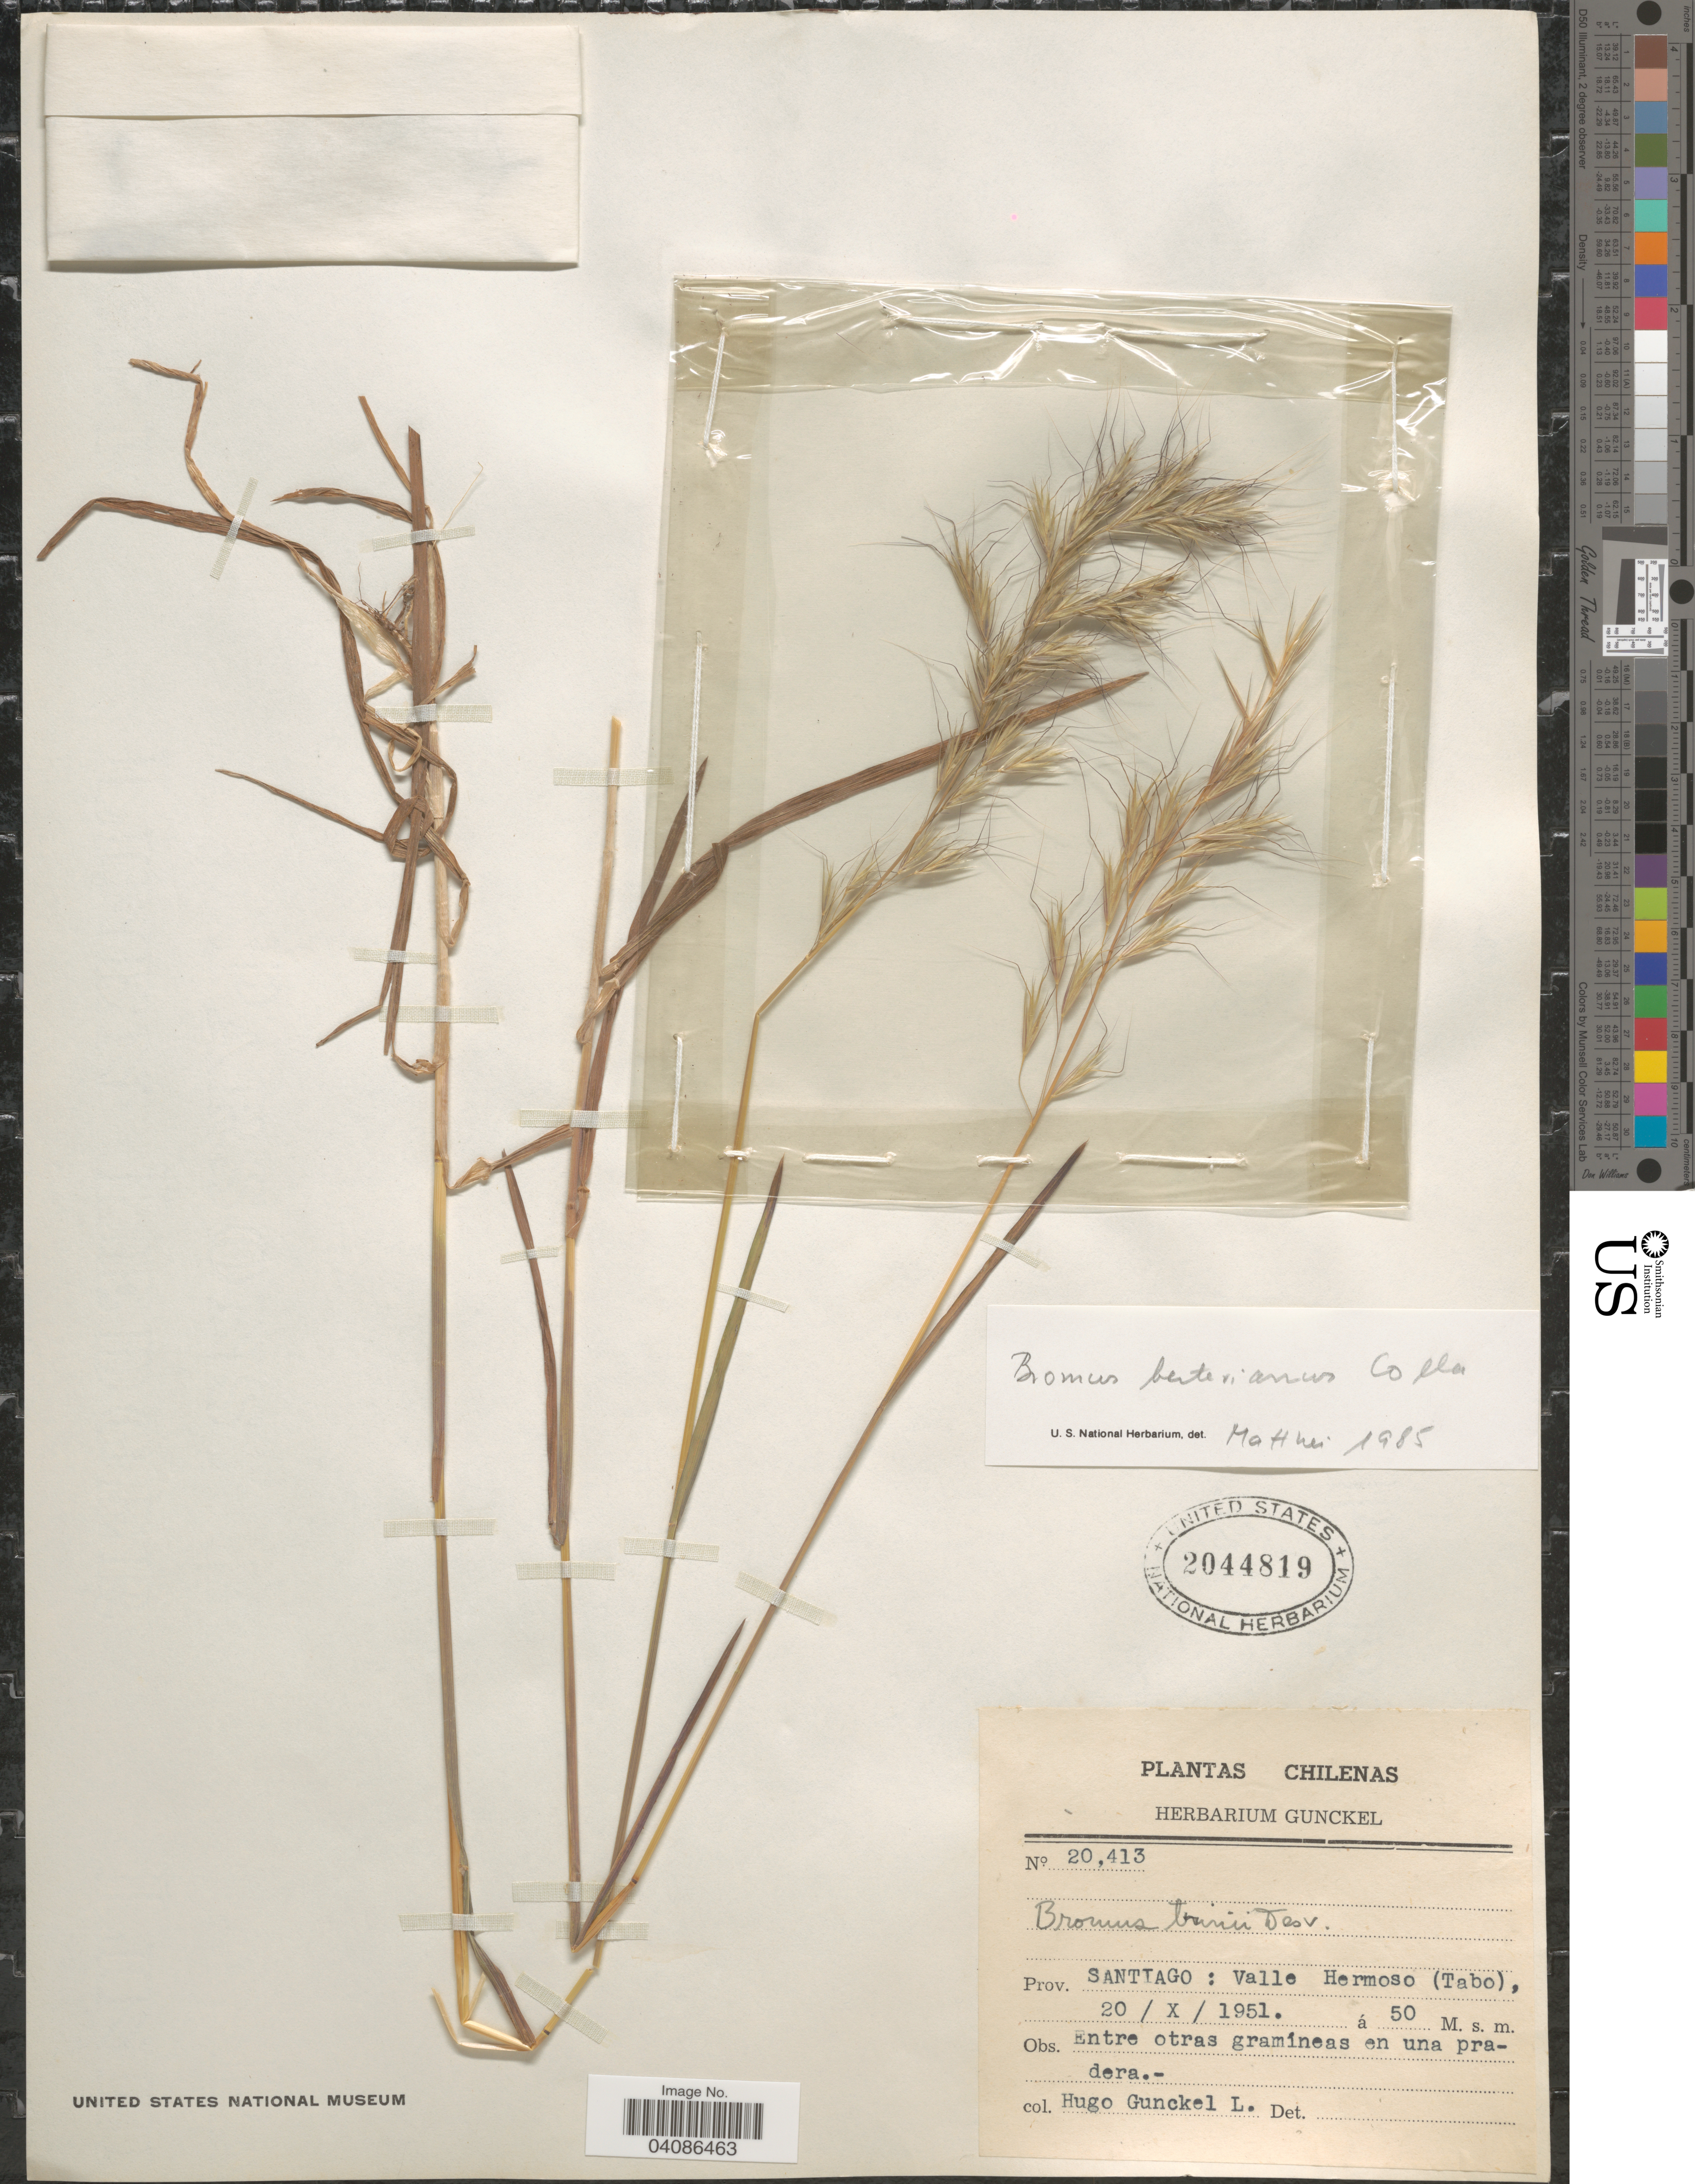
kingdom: Plantae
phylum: Tracheophyta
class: Liliopsida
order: Poales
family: Poaceae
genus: Bromus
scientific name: Bromus berteroanus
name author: Colla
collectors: H. Gunckel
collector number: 20413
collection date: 1951-10-20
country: Chile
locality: Santiago: Valle Hermoso (Tabo).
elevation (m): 50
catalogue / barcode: US 2044819